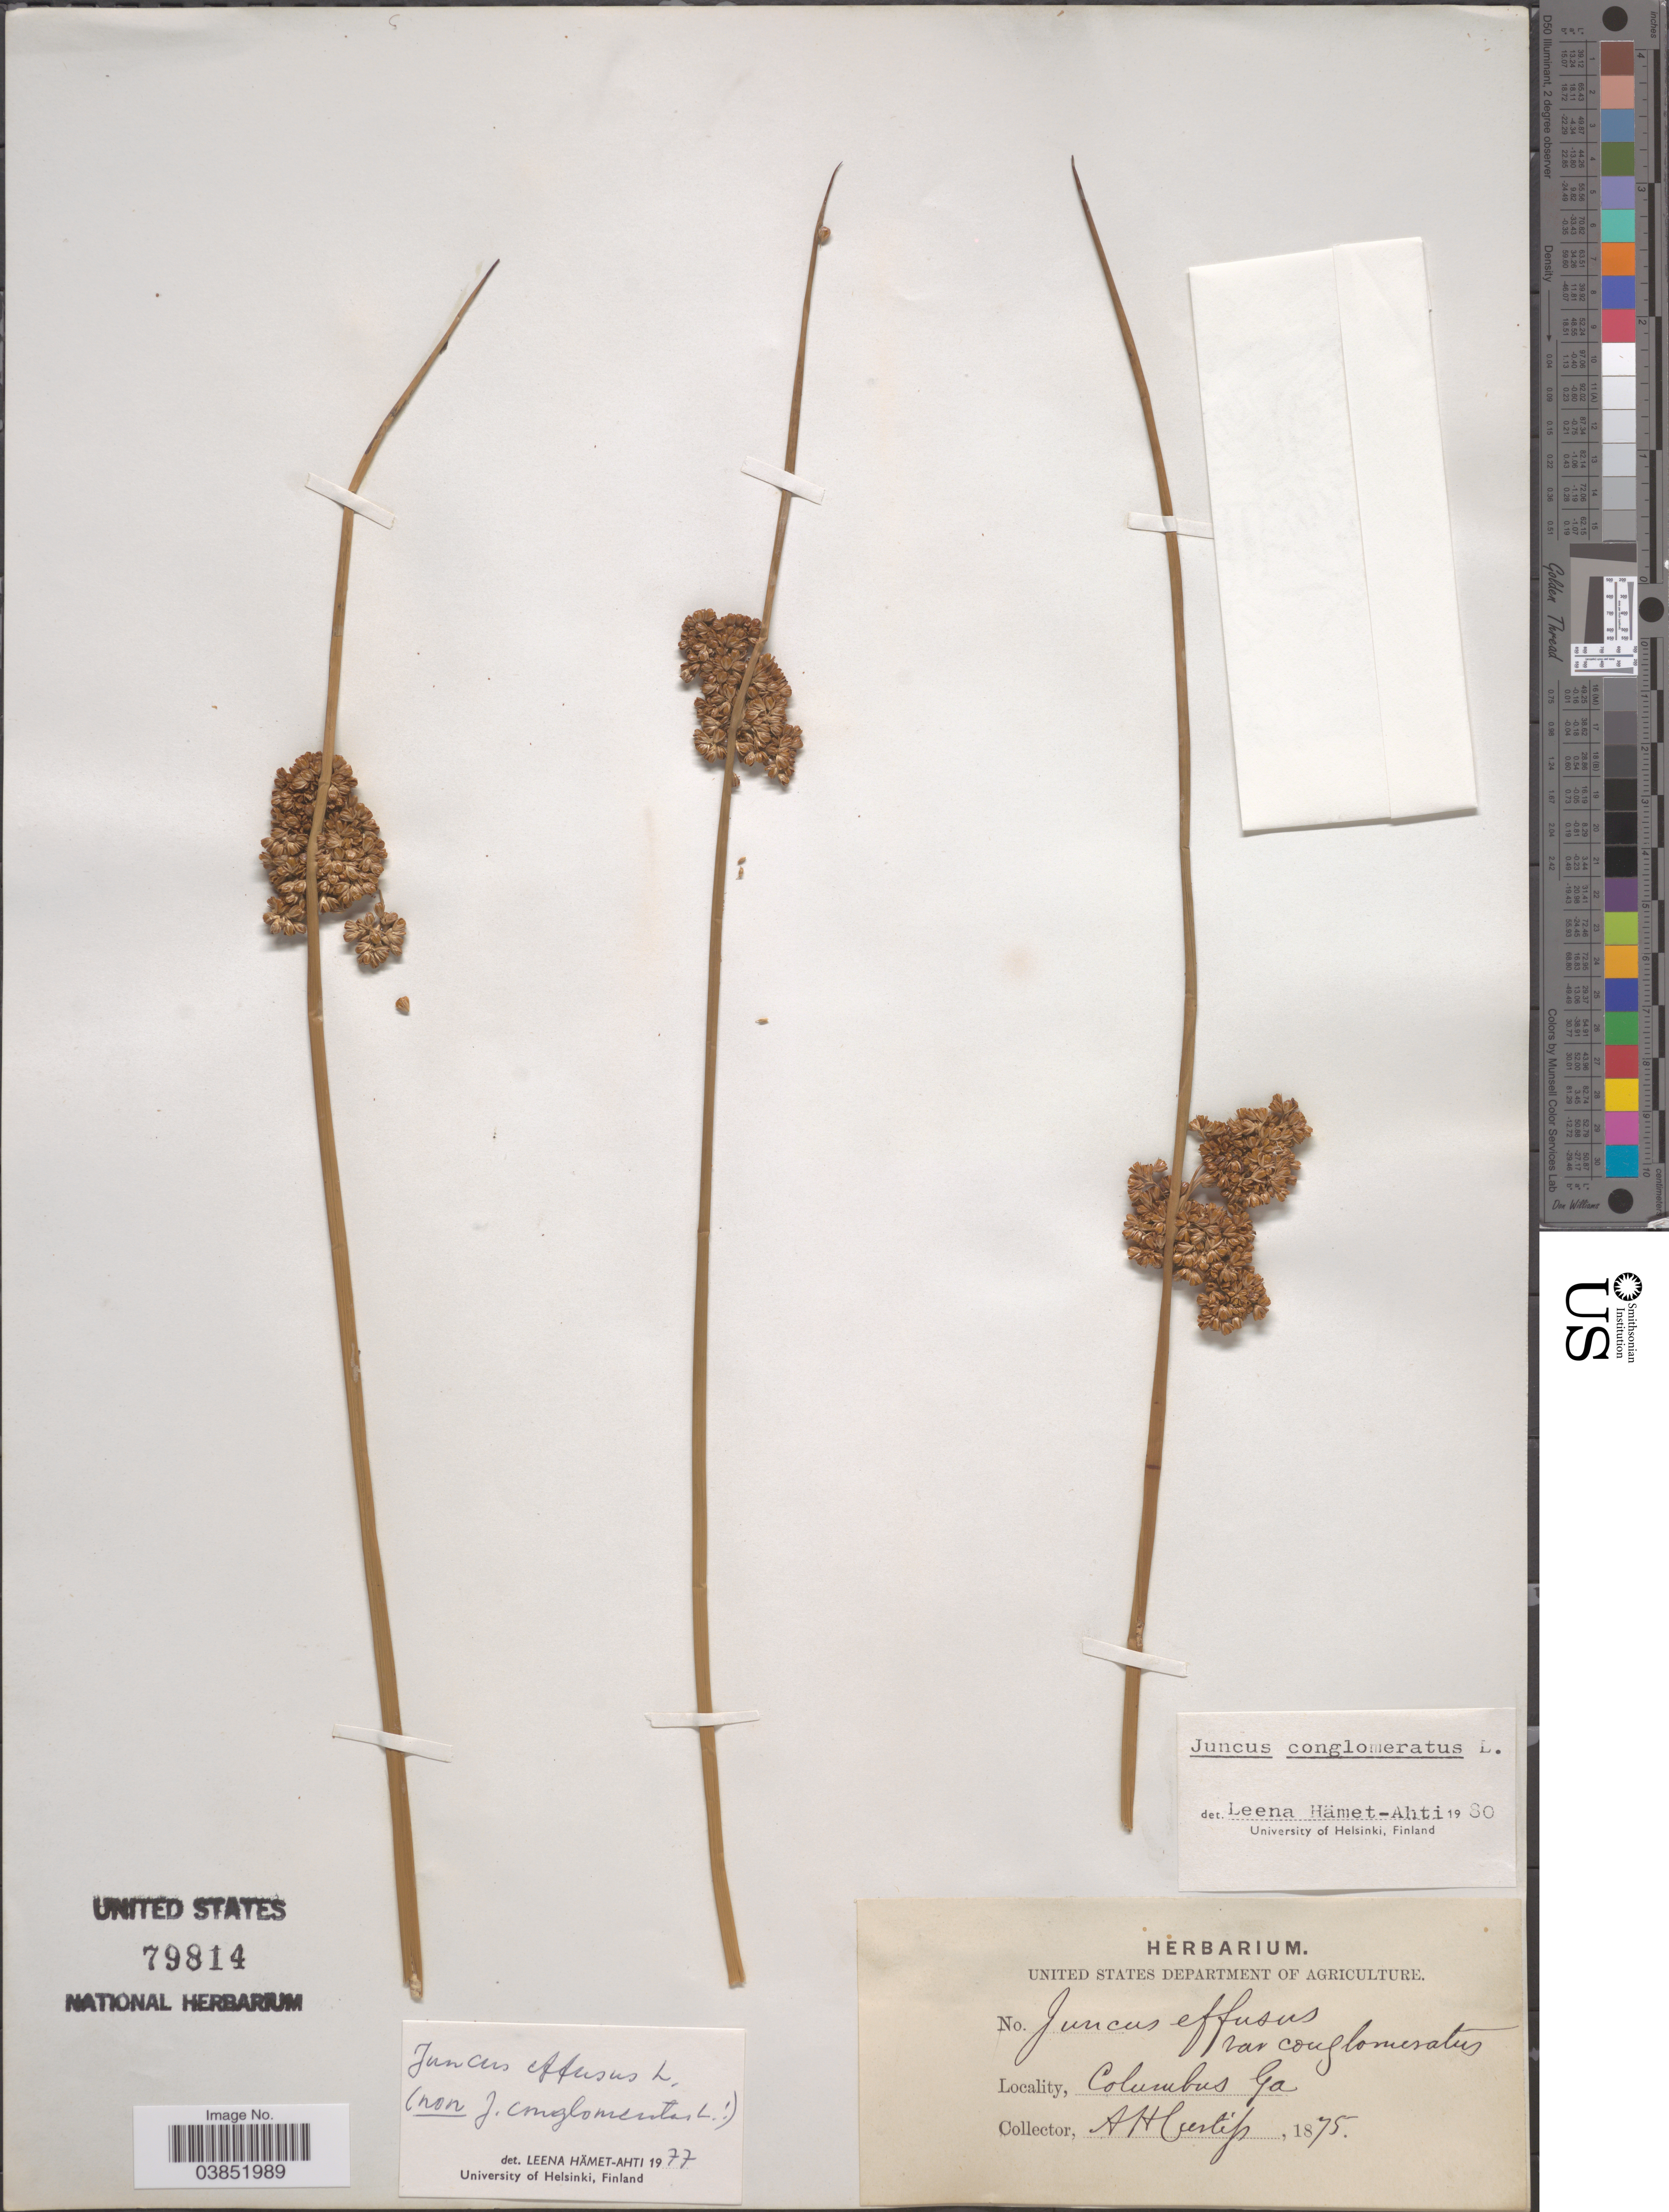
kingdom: Plantae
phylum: Tracheophyta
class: Liliopsida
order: Poales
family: Juncaceae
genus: Juncus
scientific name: Juncus conglomeratus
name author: L.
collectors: A. H. Curtiss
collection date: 1875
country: United States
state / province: Georgia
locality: Columbus.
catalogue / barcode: US 79814